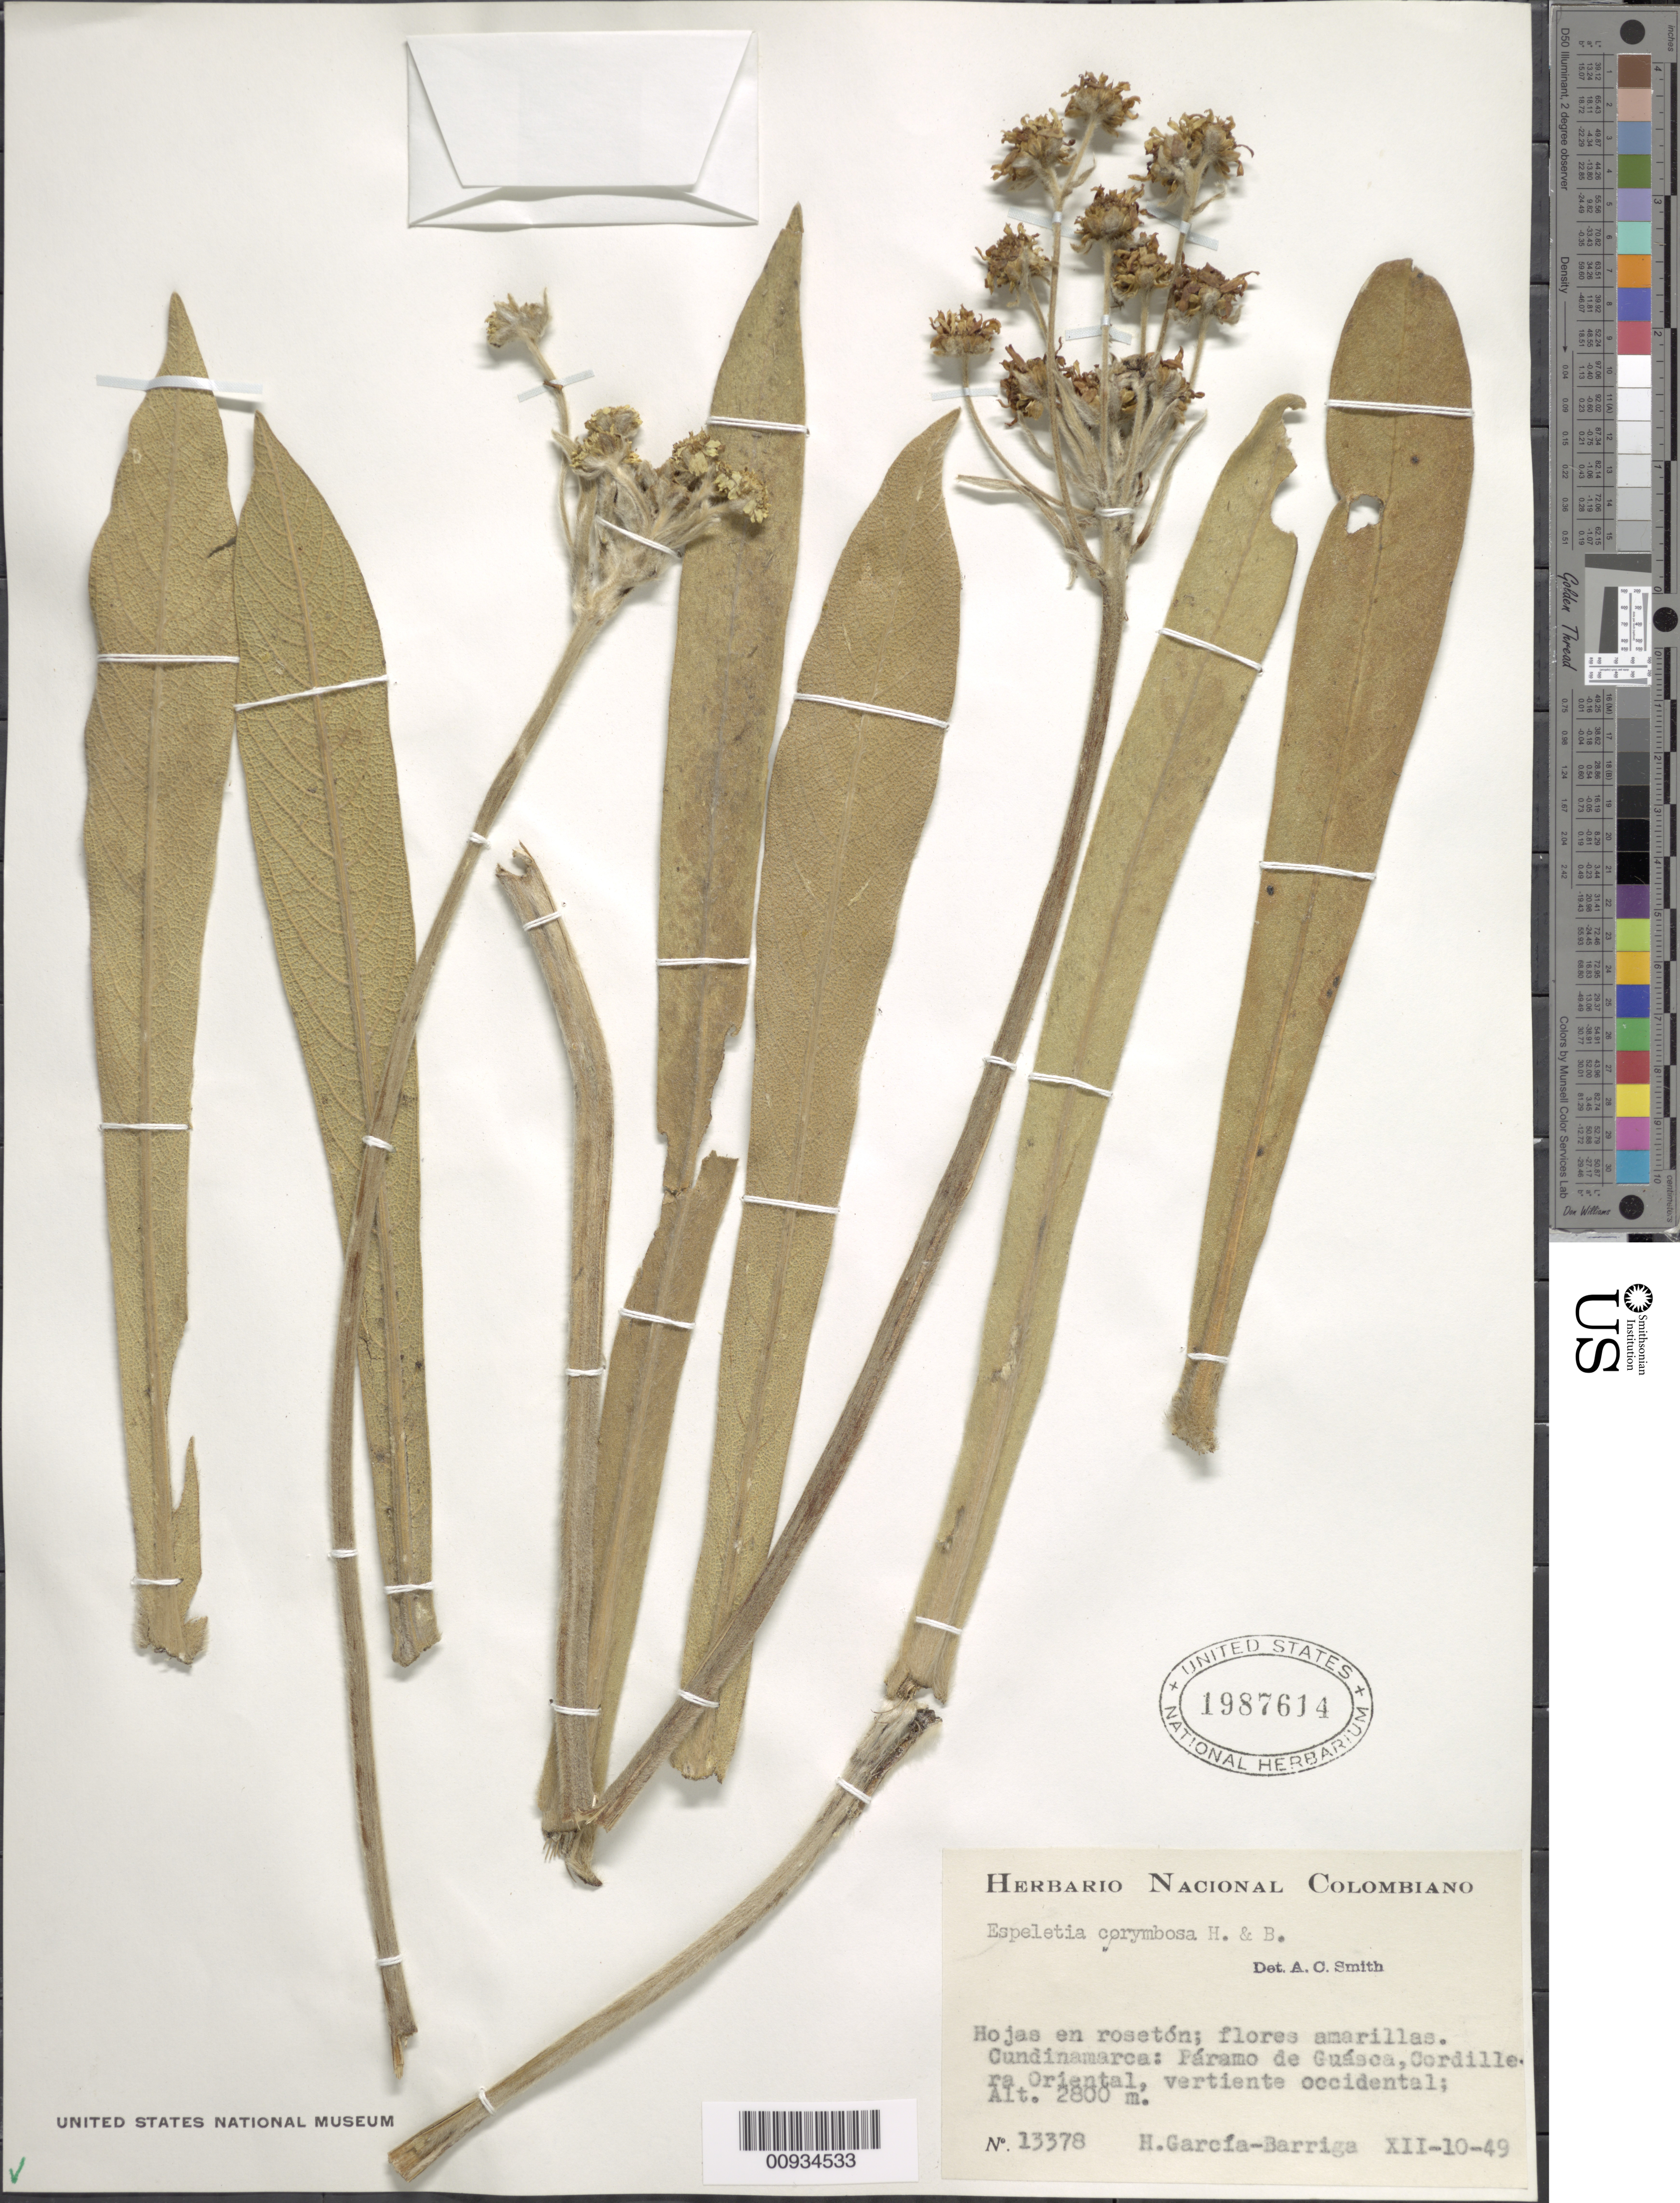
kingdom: Plantae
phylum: Tracheophyta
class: Magnoliopsida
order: Asterales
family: Asteraceae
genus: Espeletiopsis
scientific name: Espeletiopsis corymbosa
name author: (Humb. & Bonpl.) Cuatrec.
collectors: H. García Barriga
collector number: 13378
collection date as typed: Transcribed d/m/y: 10/12/49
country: Colombia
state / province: Cundinamarca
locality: Cundinamarca: Paramo de Guasca, Cordillera Oriental, vertiente occidental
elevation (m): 2800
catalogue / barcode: US 1987614